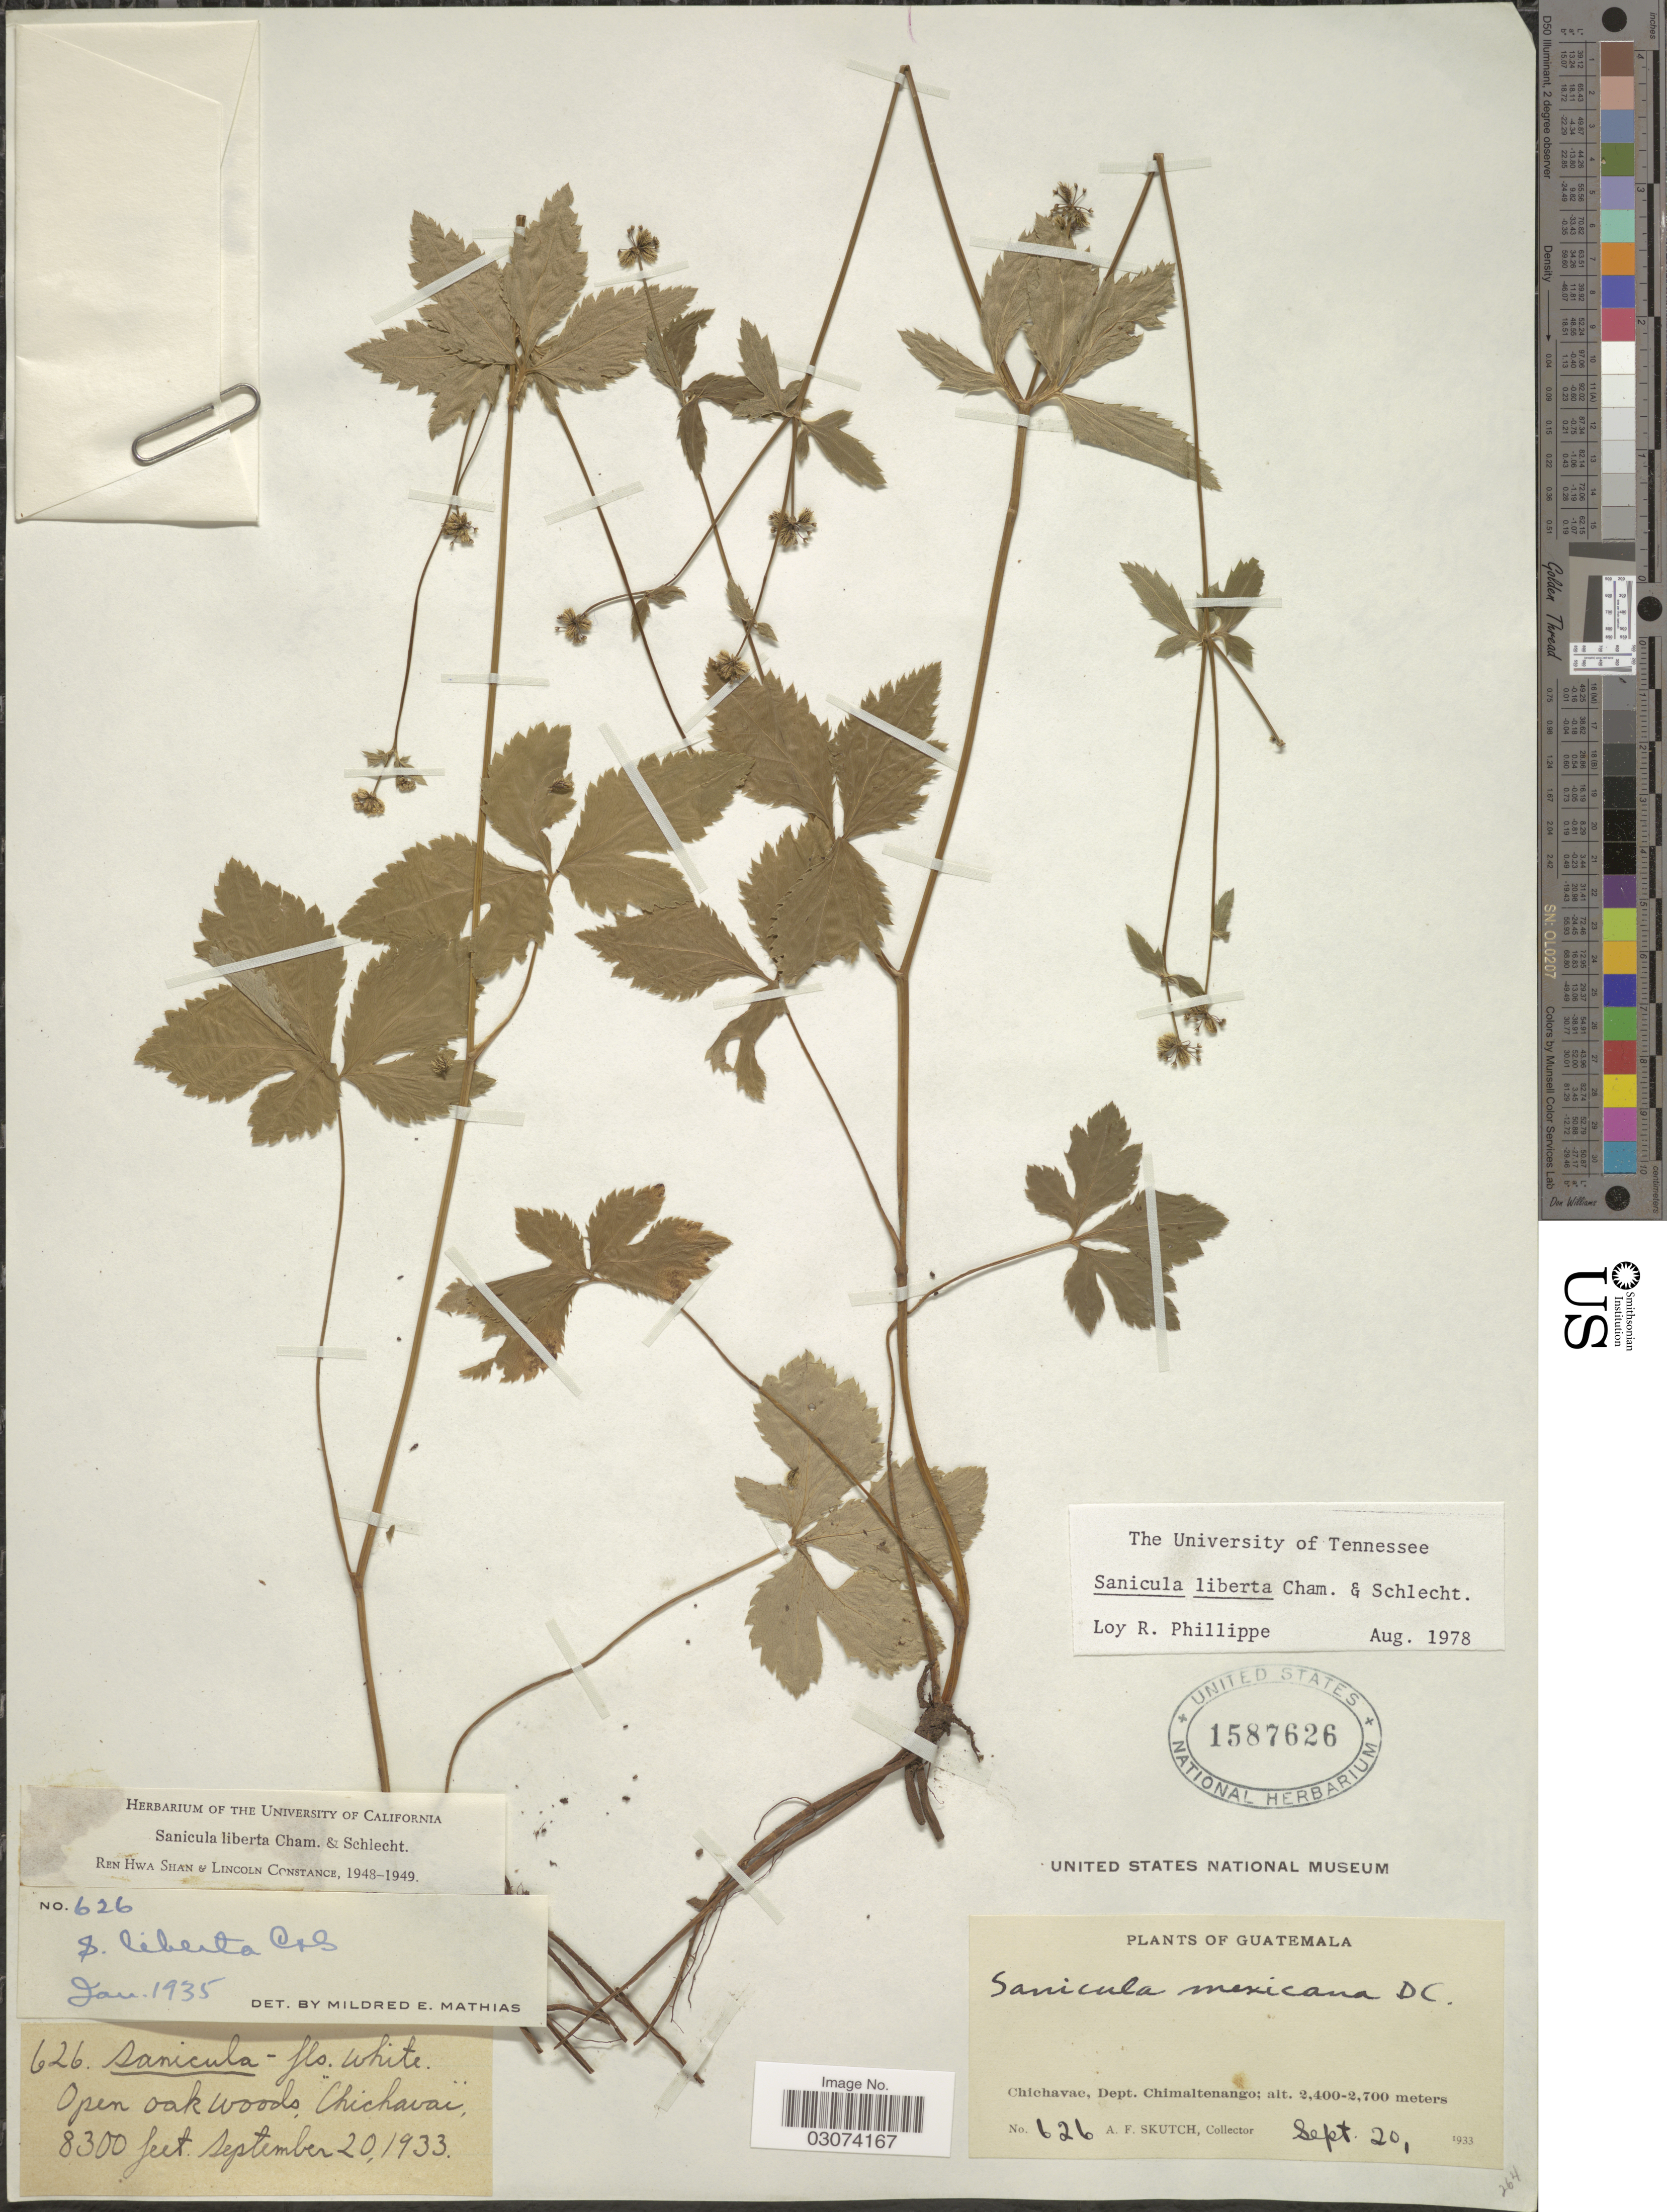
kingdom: Plantae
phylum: Tracheophyta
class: Magnoliopsida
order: Apiales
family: Apiaceae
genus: Sanicula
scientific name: Sanicula liberta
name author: Cham. & Schltdl.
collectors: A. F. Skutch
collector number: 626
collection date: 1933-09-20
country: Guatemala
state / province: Chimaltenango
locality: Chichavac, Dept. Chimaltenango.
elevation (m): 2530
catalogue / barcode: US 1587626